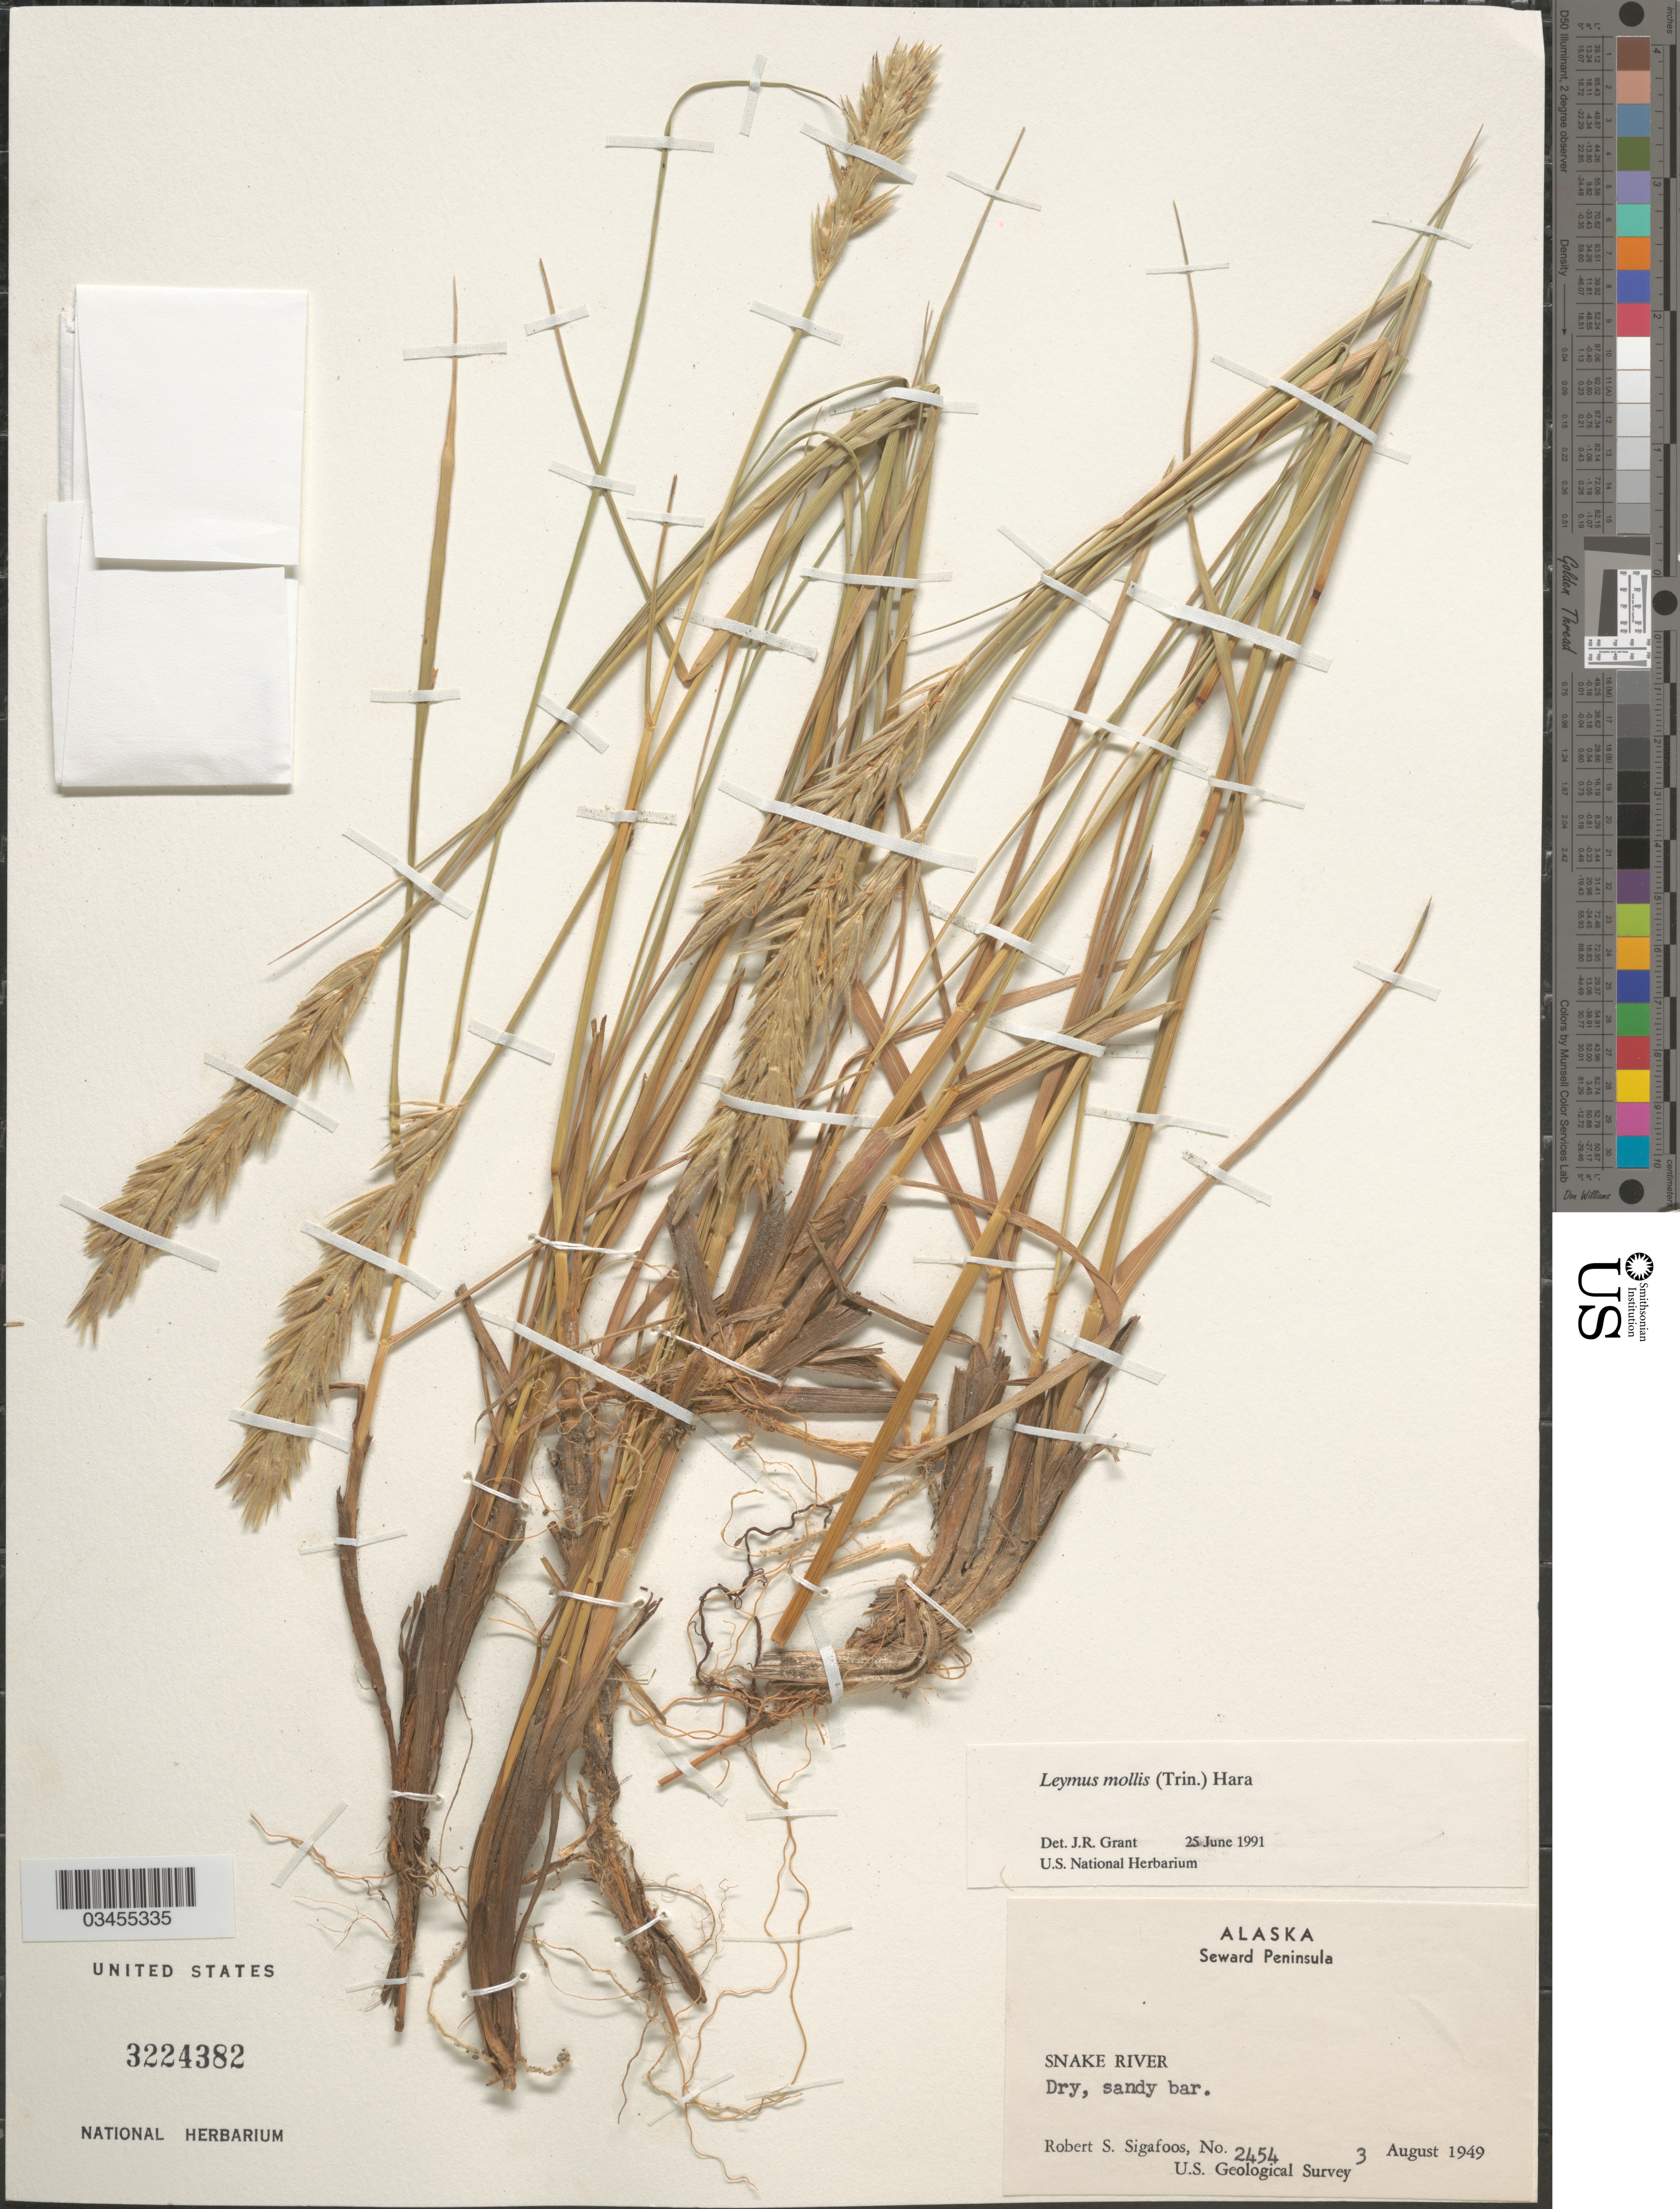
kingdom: Plantae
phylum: Tracheophyta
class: Liliopsida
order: Poales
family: Poaceae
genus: Leymus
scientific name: Leymus mollis subsp. mollis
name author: (Trin.) Pilg.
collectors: R. Sigafoos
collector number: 2454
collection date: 1949-08-03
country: United States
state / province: Alaska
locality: Seward Peninsula. Snake River. U.S. Geological Survey.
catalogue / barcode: US 3224382